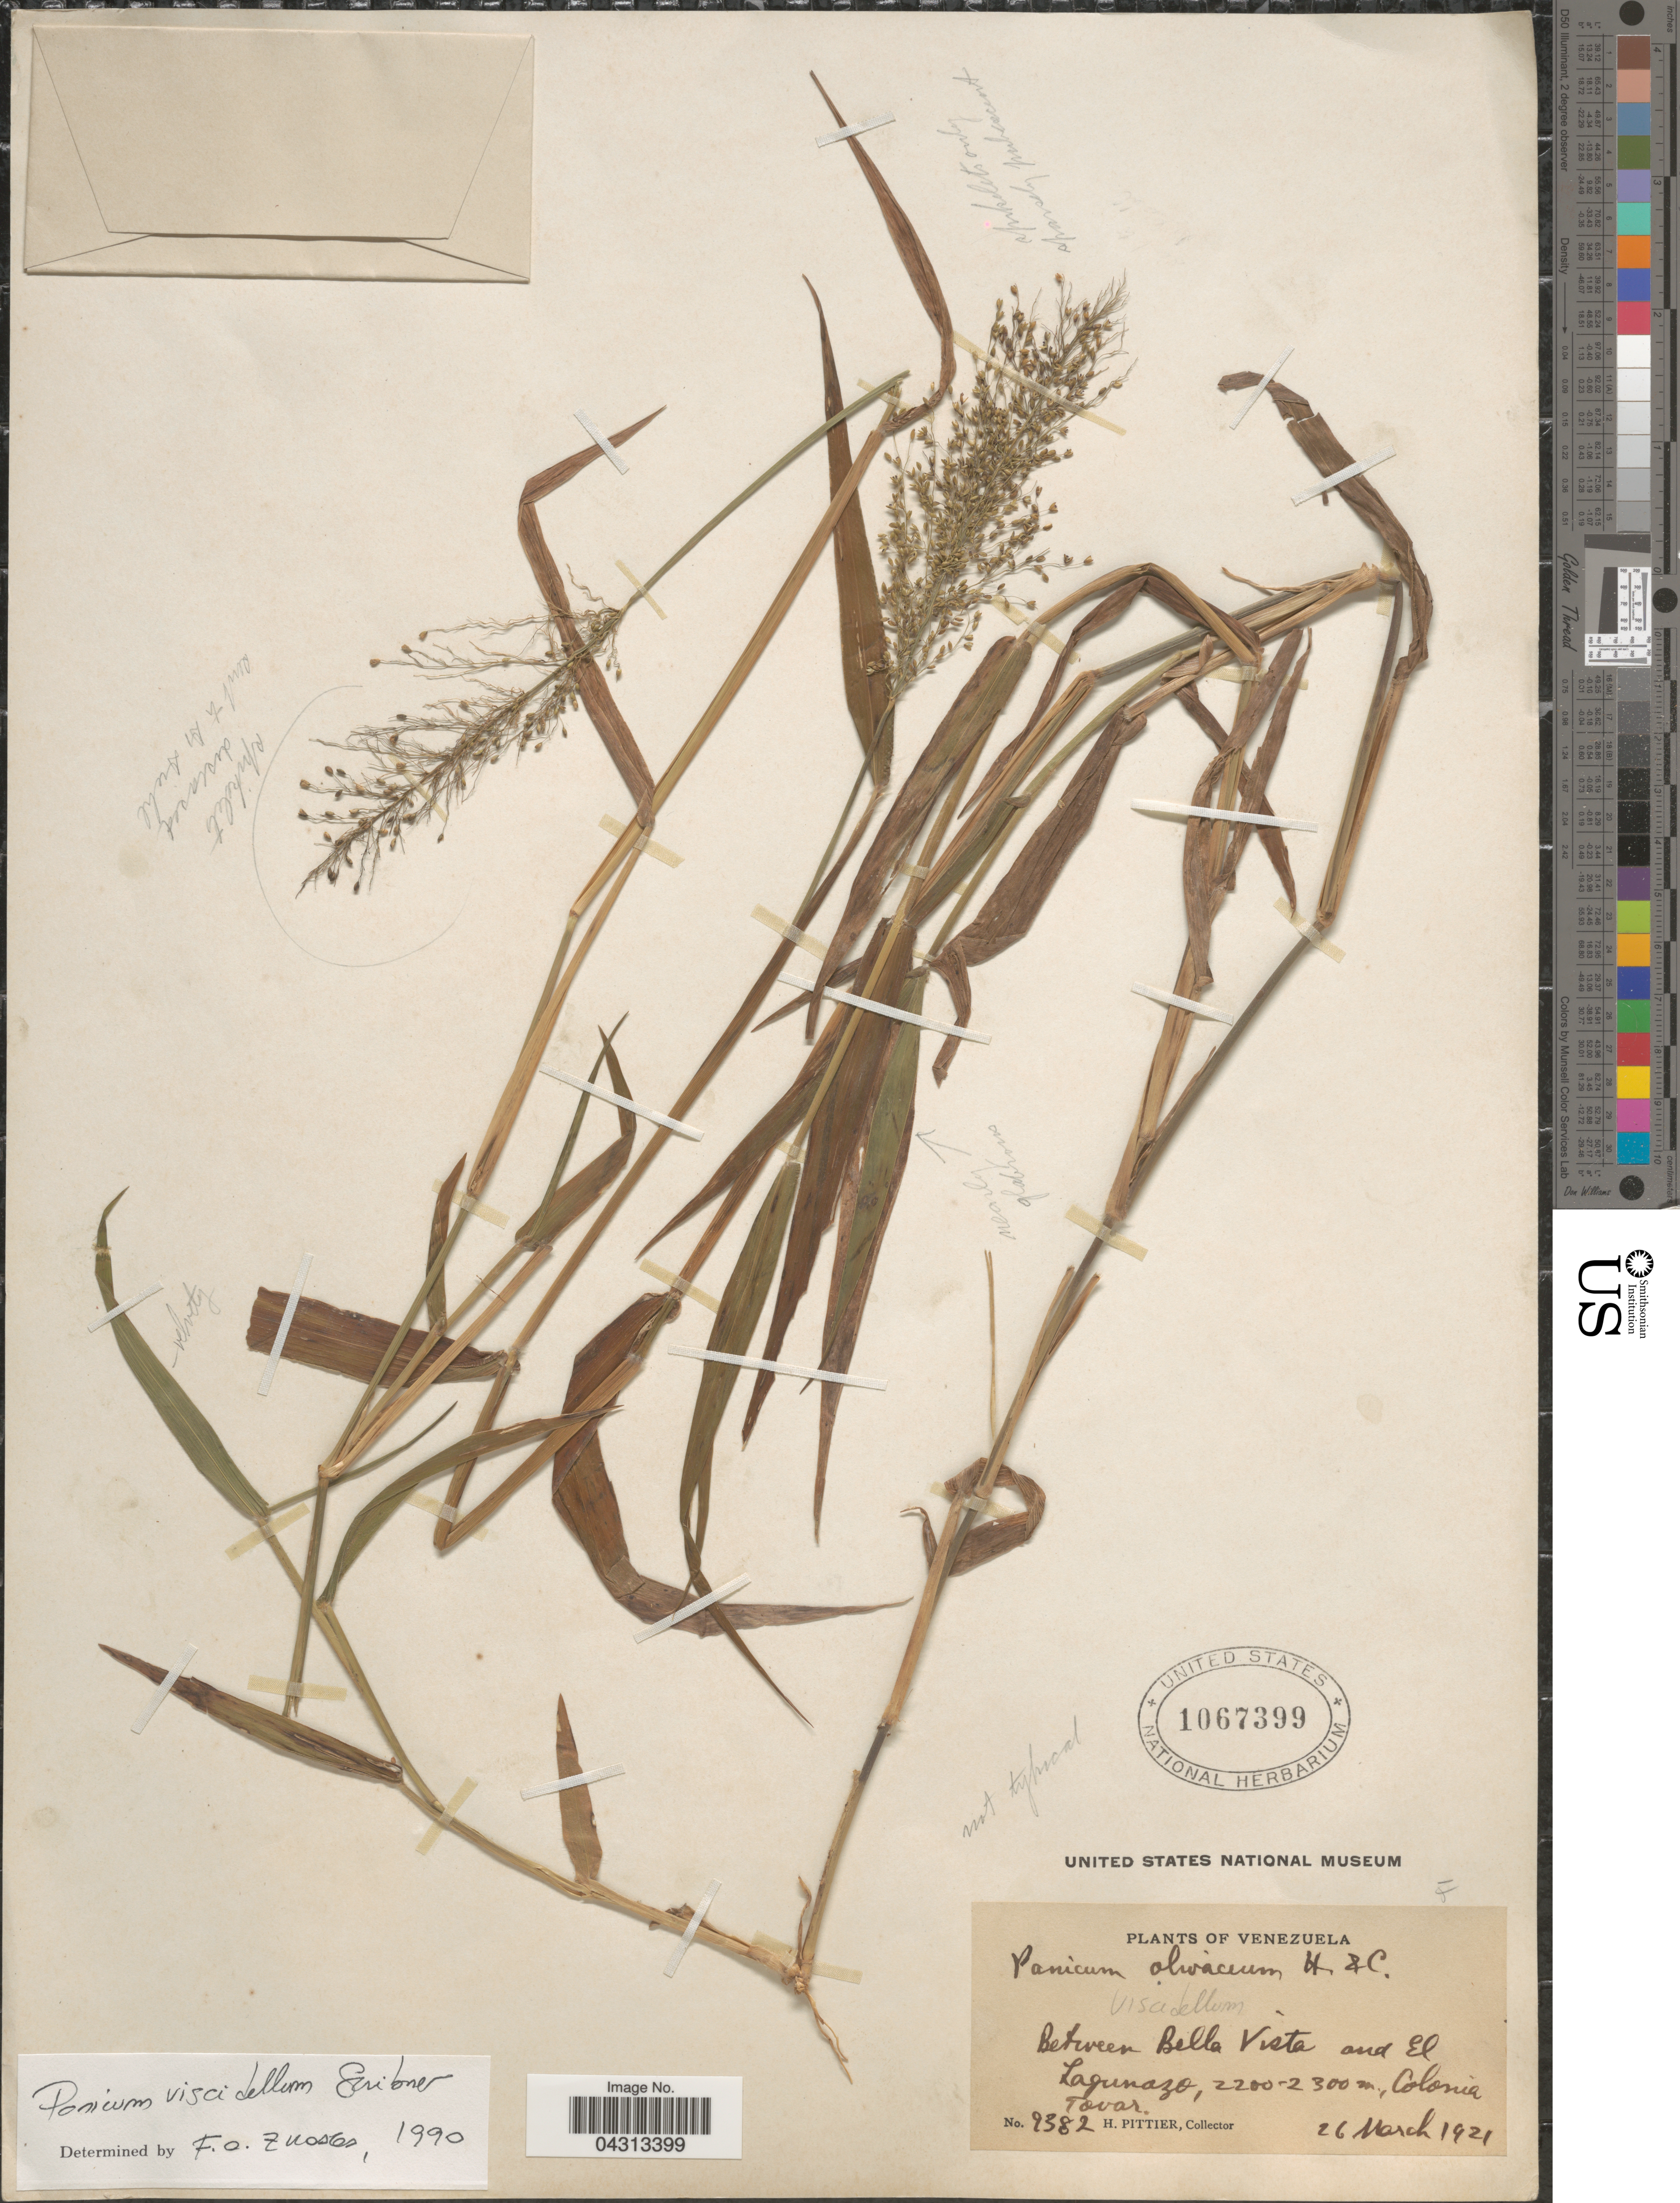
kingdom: Plantae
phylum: Tracheophyta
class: Liliopsida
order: Poales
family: Poaceae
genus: Dichanthelium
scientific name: Dichanthelium viscidellum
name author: (Scribn.) Gould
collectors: H. F. Pittier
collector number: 9382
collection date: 1921-03-26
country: Venezuela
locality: Between Bella Vista and El Lagunazo, Colonia Tovar.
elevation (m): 2200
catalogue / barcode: US 1067399